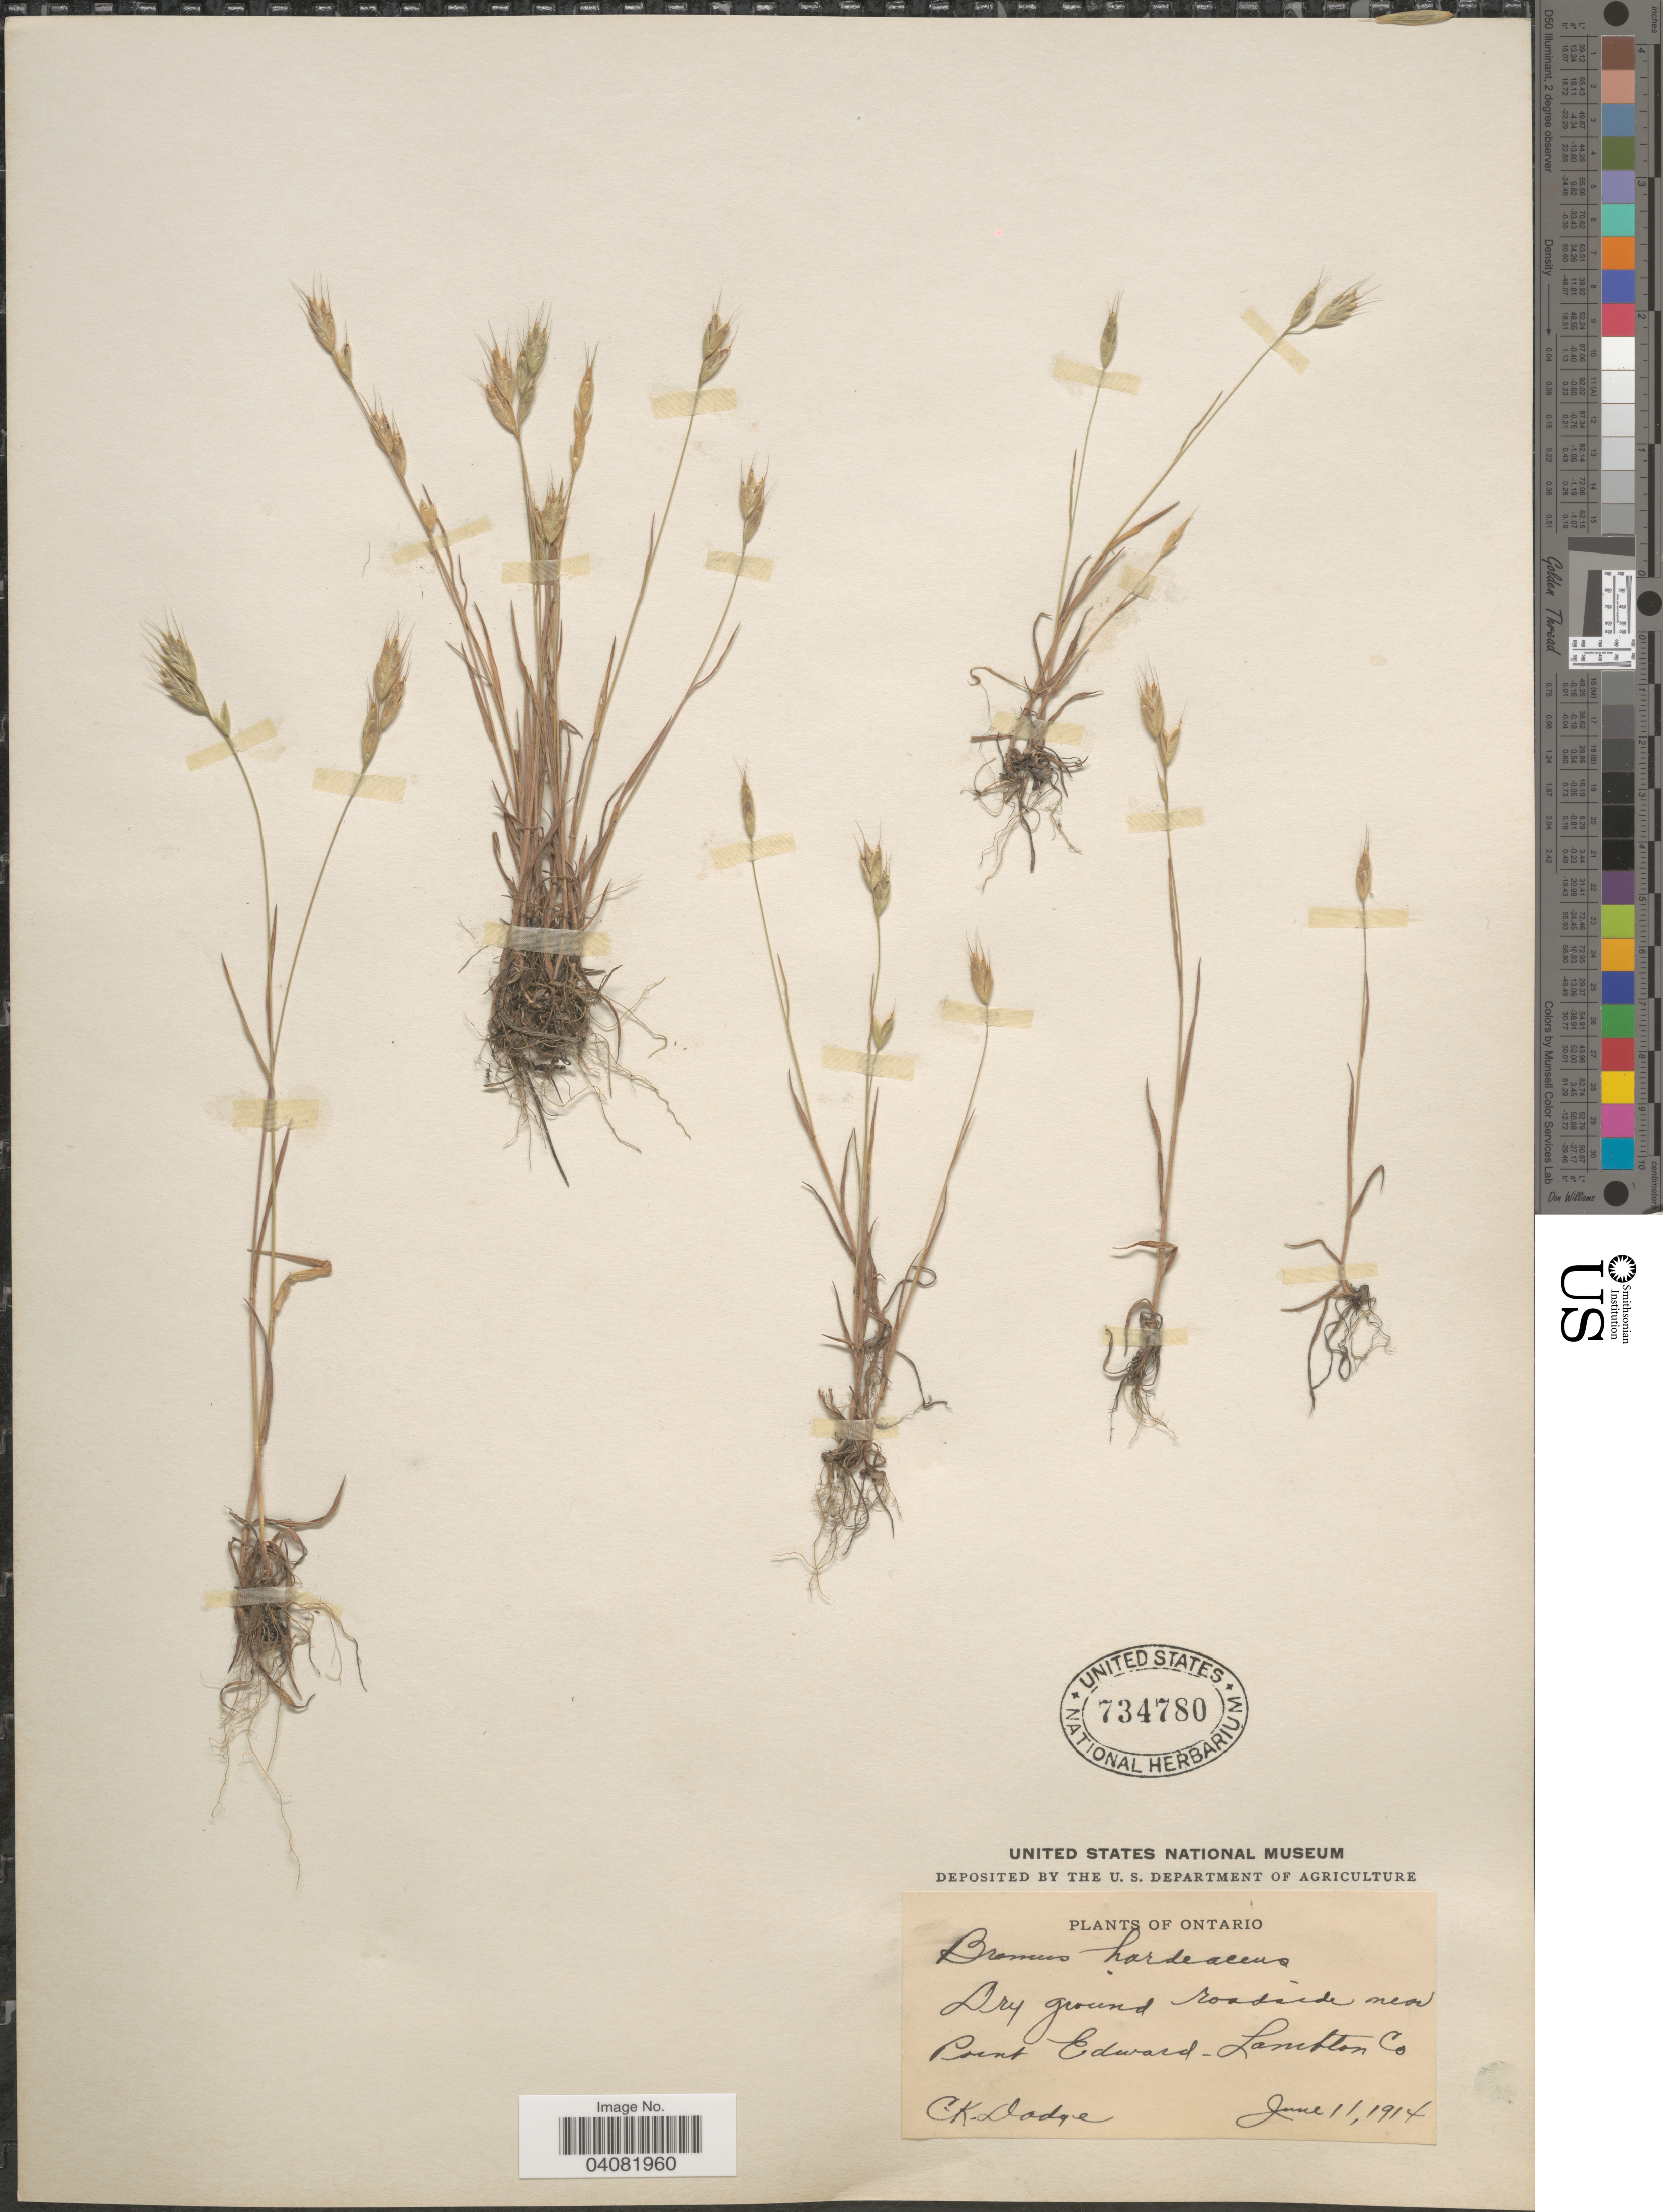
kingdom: Plantae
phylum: Tracheophyta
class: Liliopsida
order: Poales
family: Poaceae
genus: Bromus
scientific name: Bromus hordeaceus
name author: L.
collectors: C. Dodge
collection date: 1914-06-11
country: Canada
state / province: Ontario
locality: Dry ground roadside near Point Edward-Lambton Co.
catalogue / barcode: US 734780